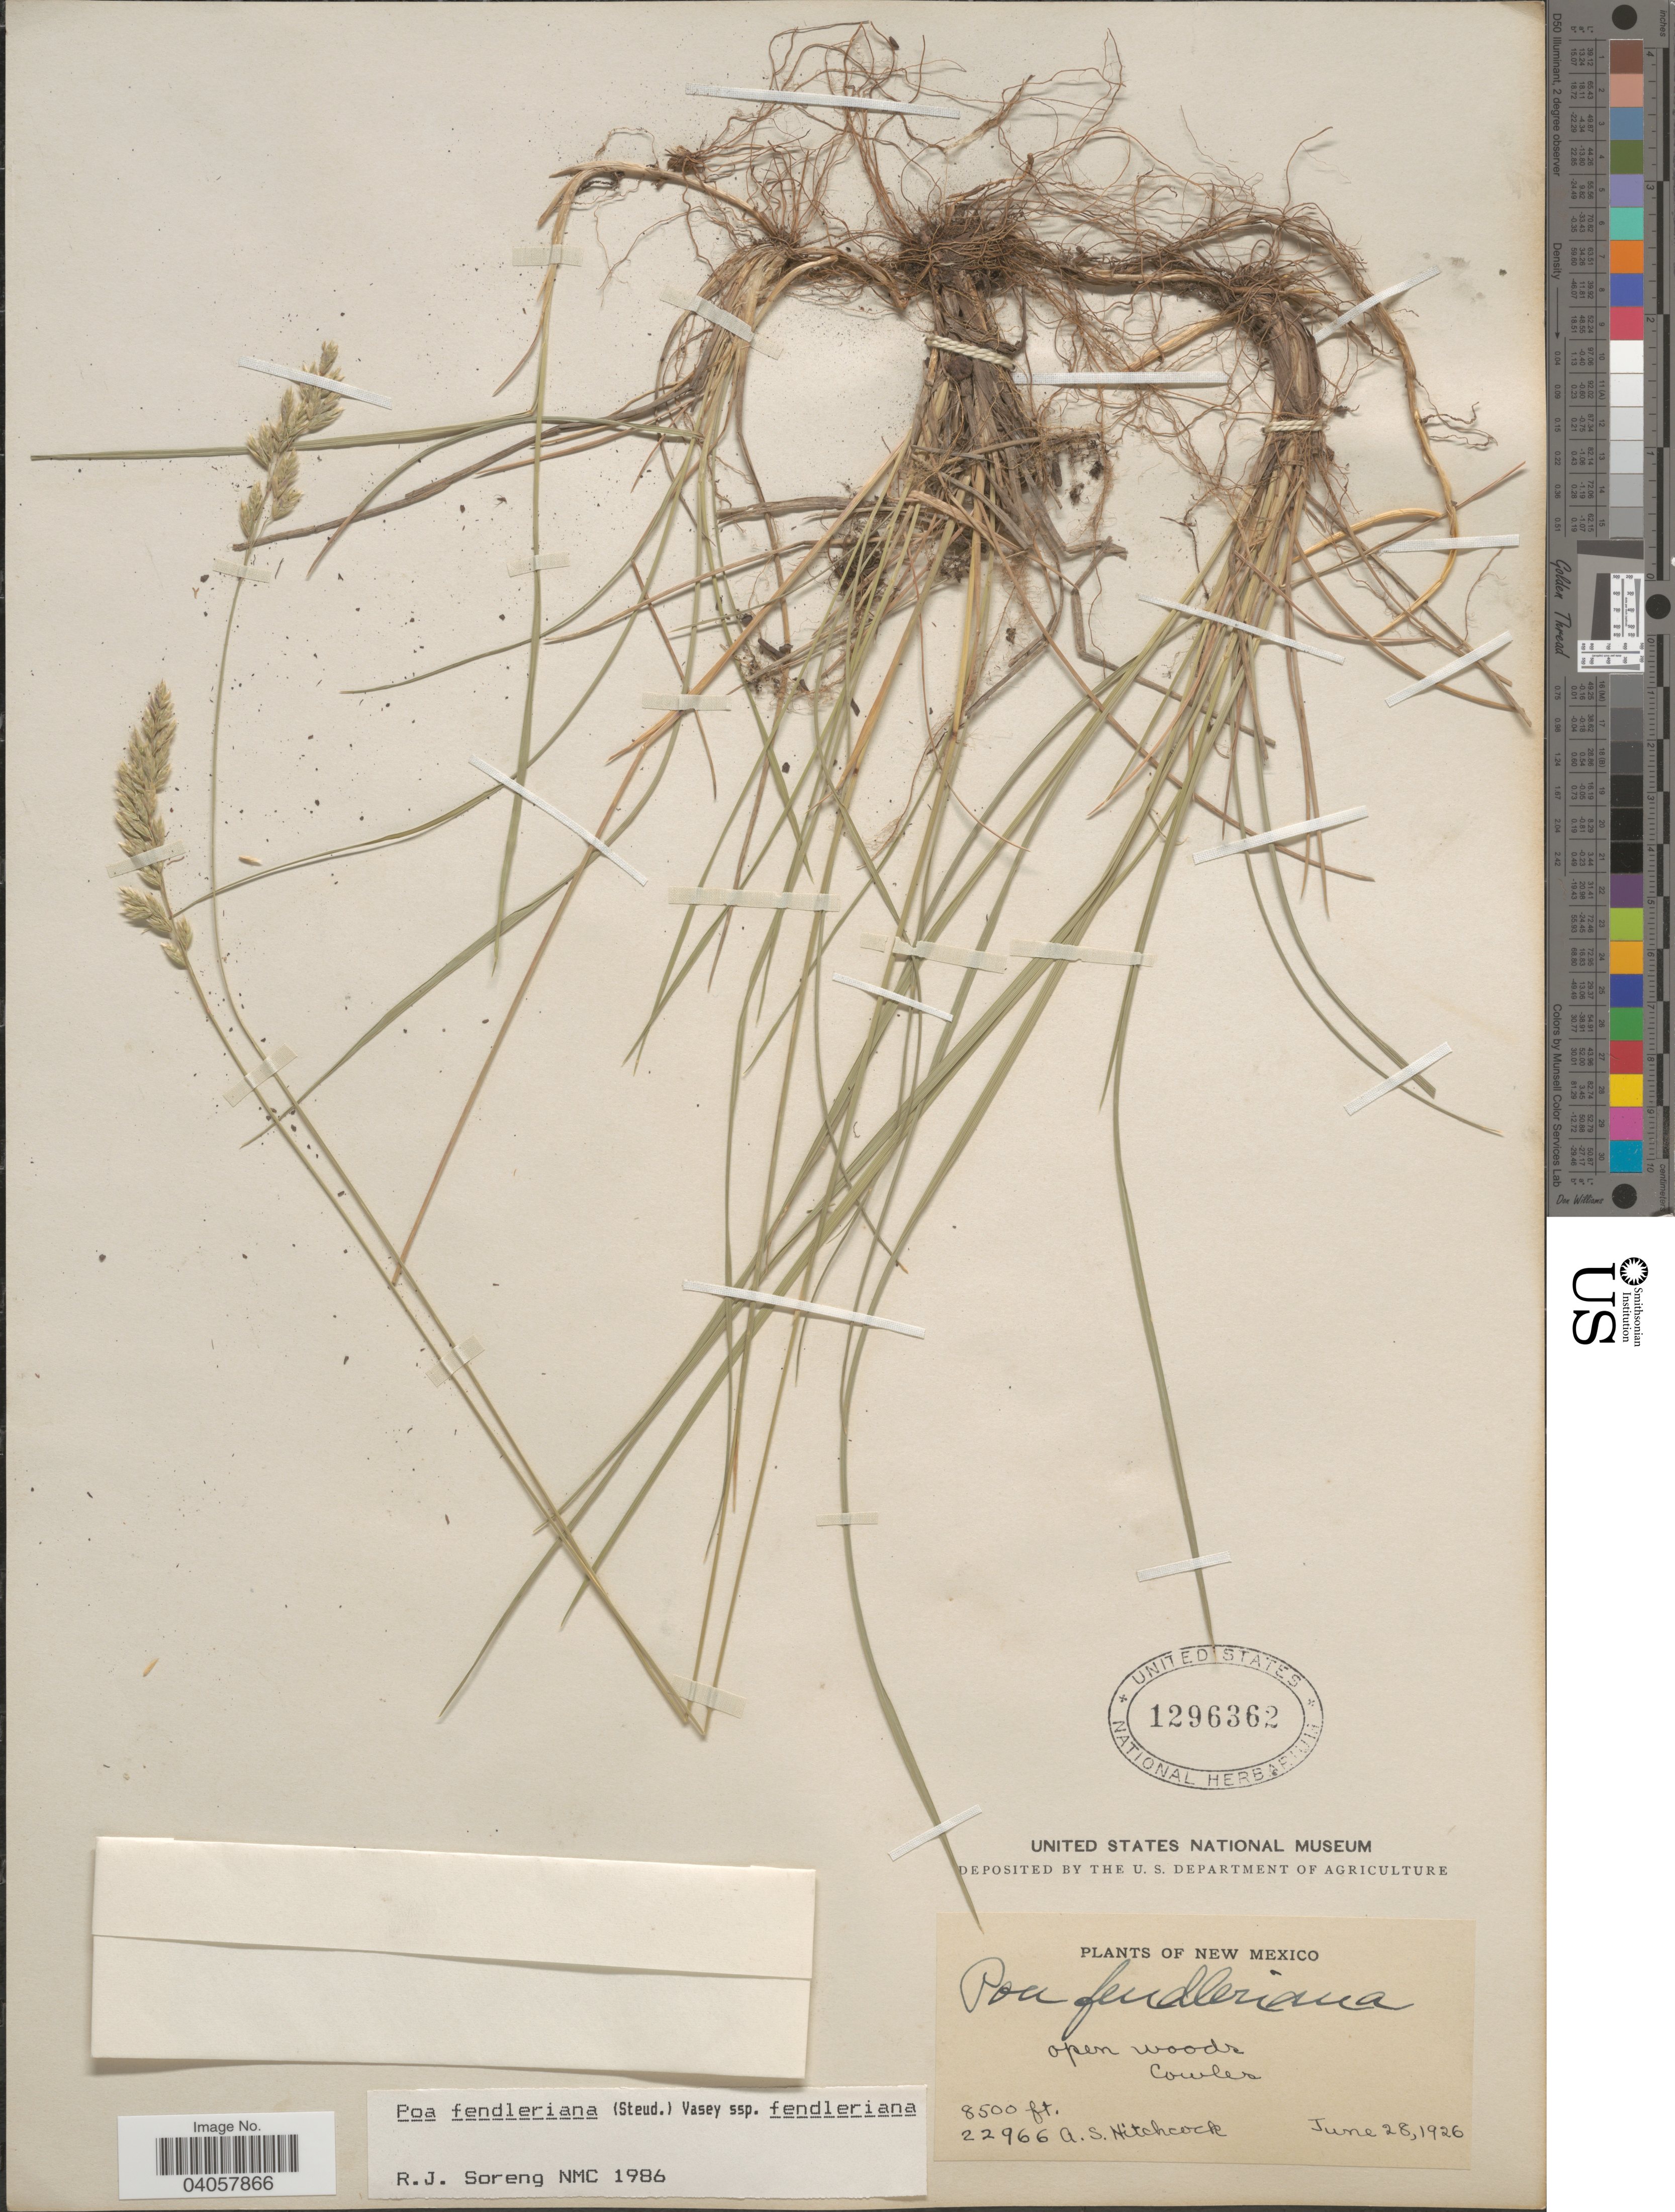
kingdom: Plantae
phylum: Tracheophyta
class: Liliopsida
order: Poales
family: Poaceae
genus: Poa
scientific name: Poa fendleriana subsp. fendleriana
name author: (Steud.) Vasey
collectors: A. S. Hitchcock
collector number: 22966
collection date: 1926-06-28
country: United States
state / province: New Mexico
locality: Open woods. Cowles.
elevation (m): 2591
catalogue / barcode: US 1296362